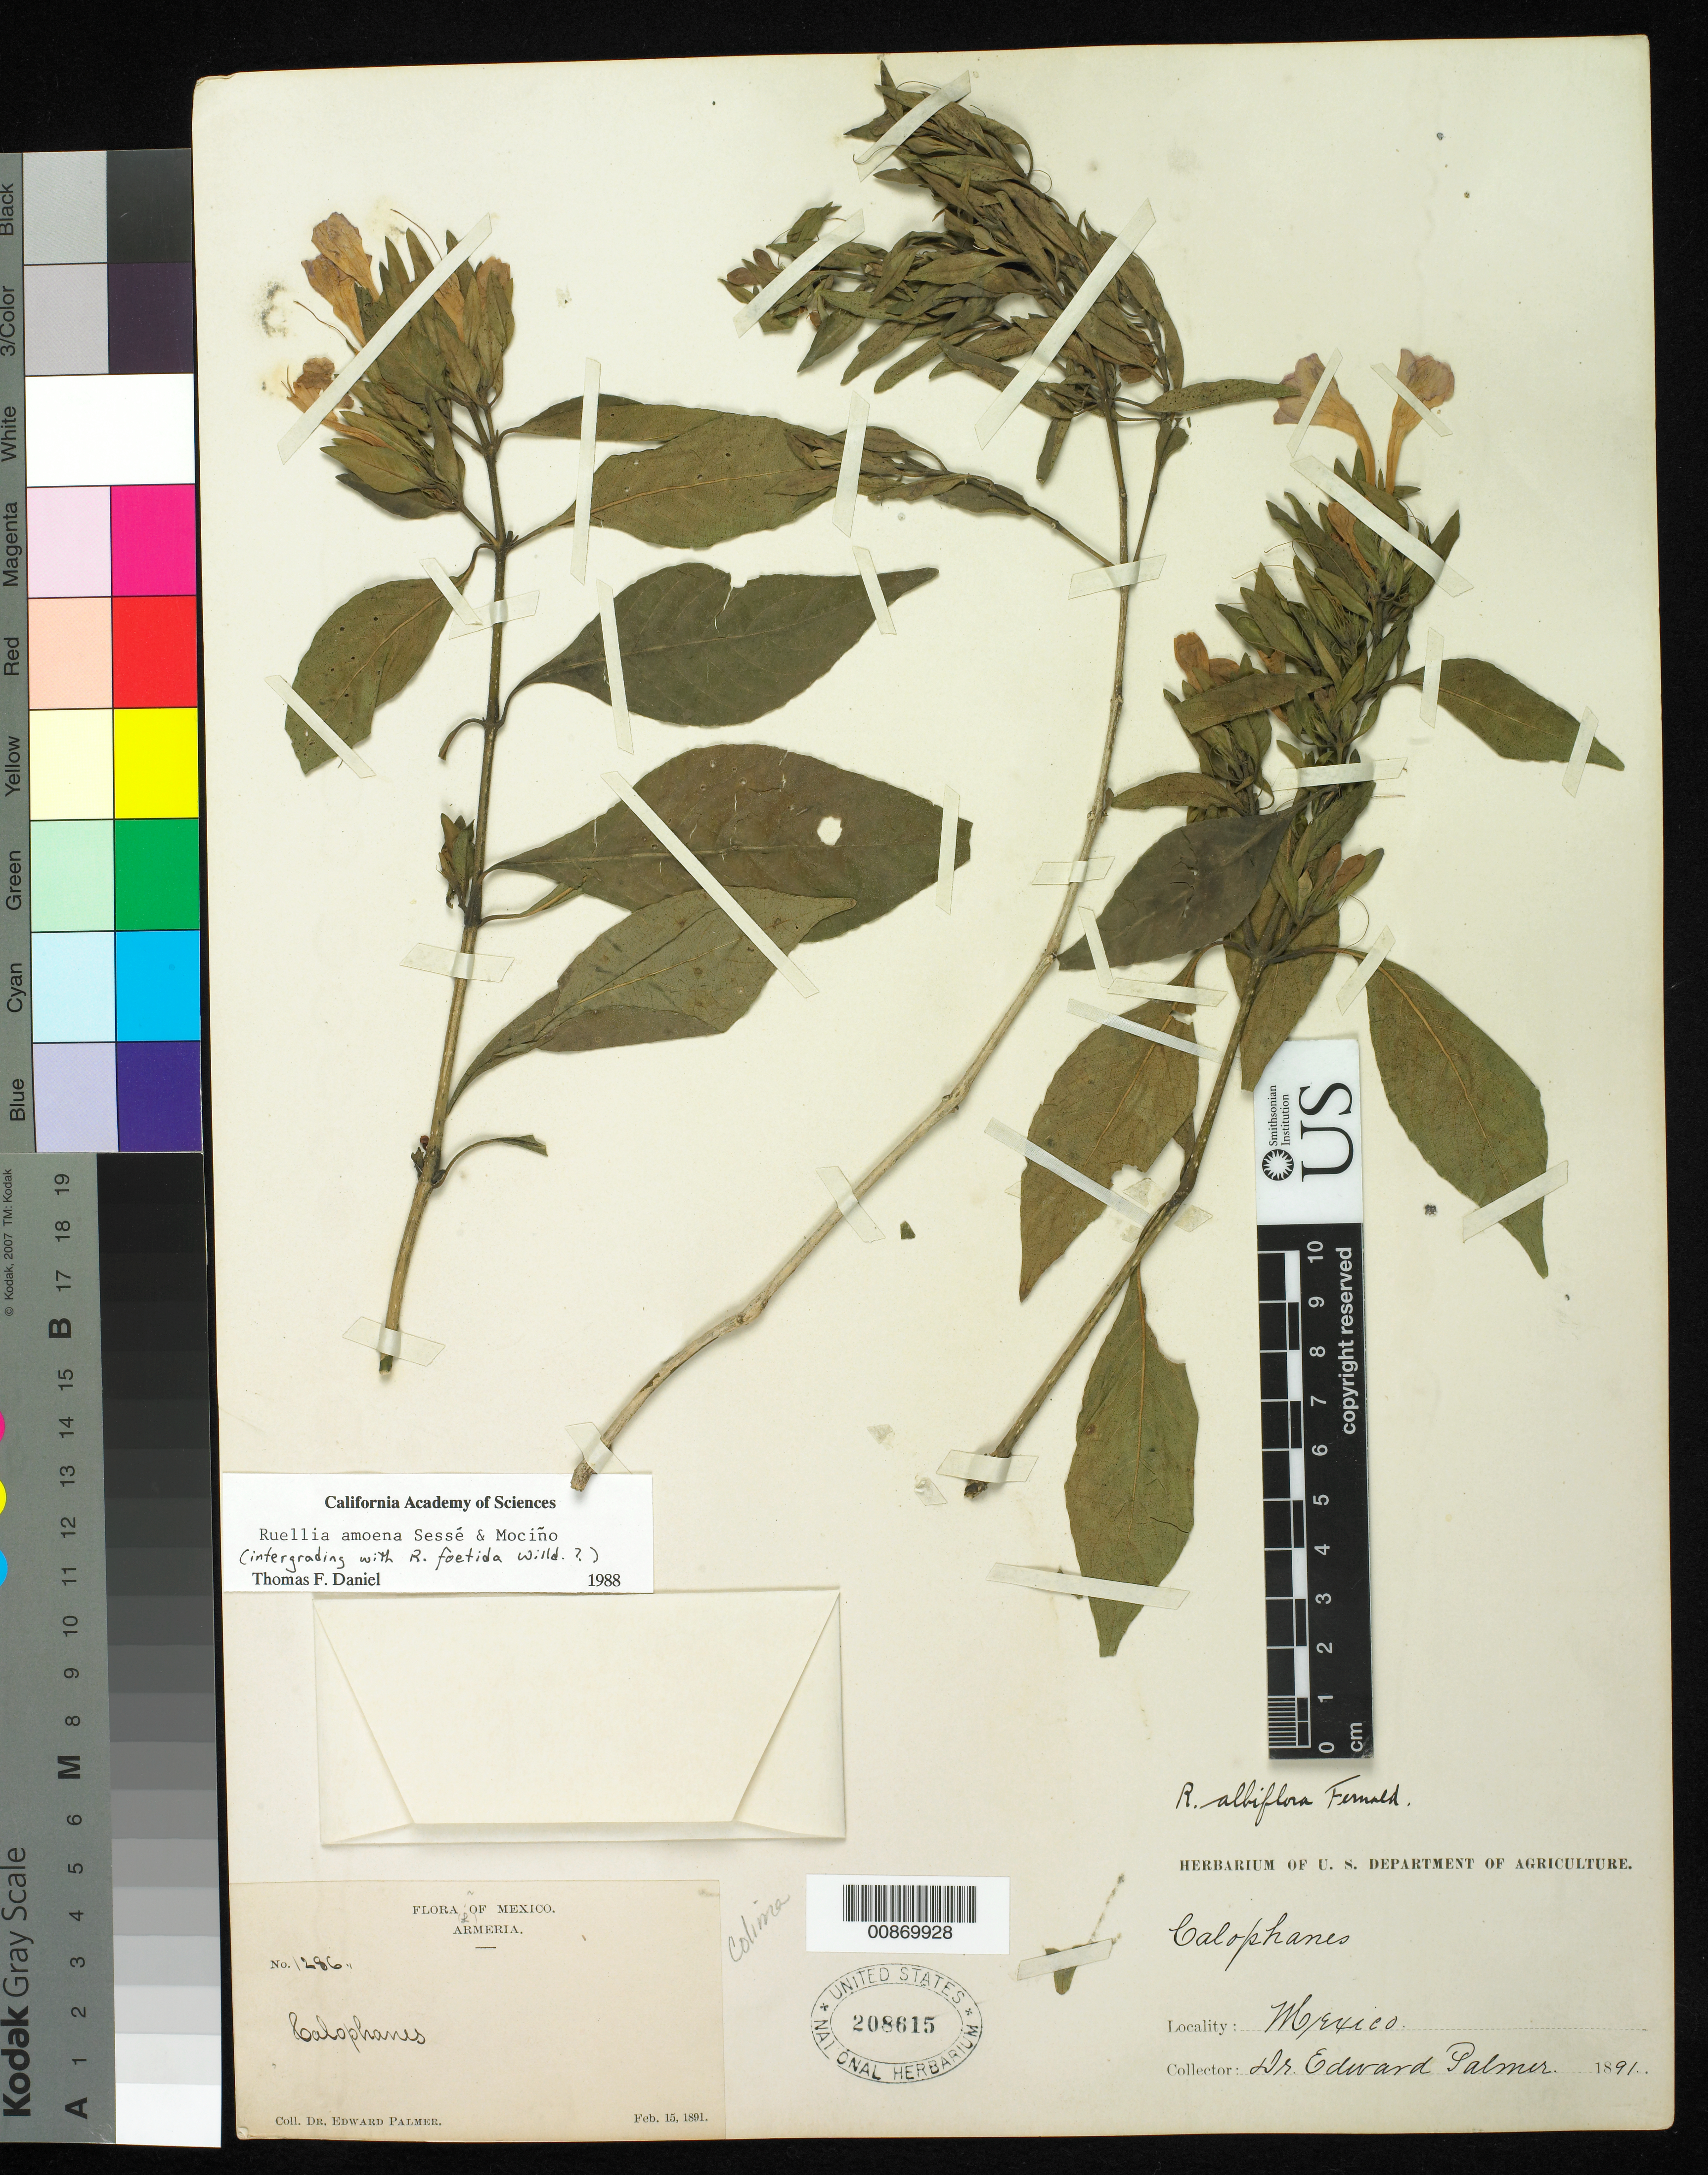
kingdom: Plantae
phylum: Tracheophyta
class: Magnoliopsida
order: Lamiales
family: Acanthaceae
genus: Ruellia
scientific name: Ruellia amoena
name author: Sessé & Moc.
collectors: E. Palmer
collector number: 1286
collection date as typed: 15 Feb 1891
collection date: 1891-02-15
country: Mexico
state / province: Colima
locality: Armeria, Colima.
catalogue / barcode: US 208615